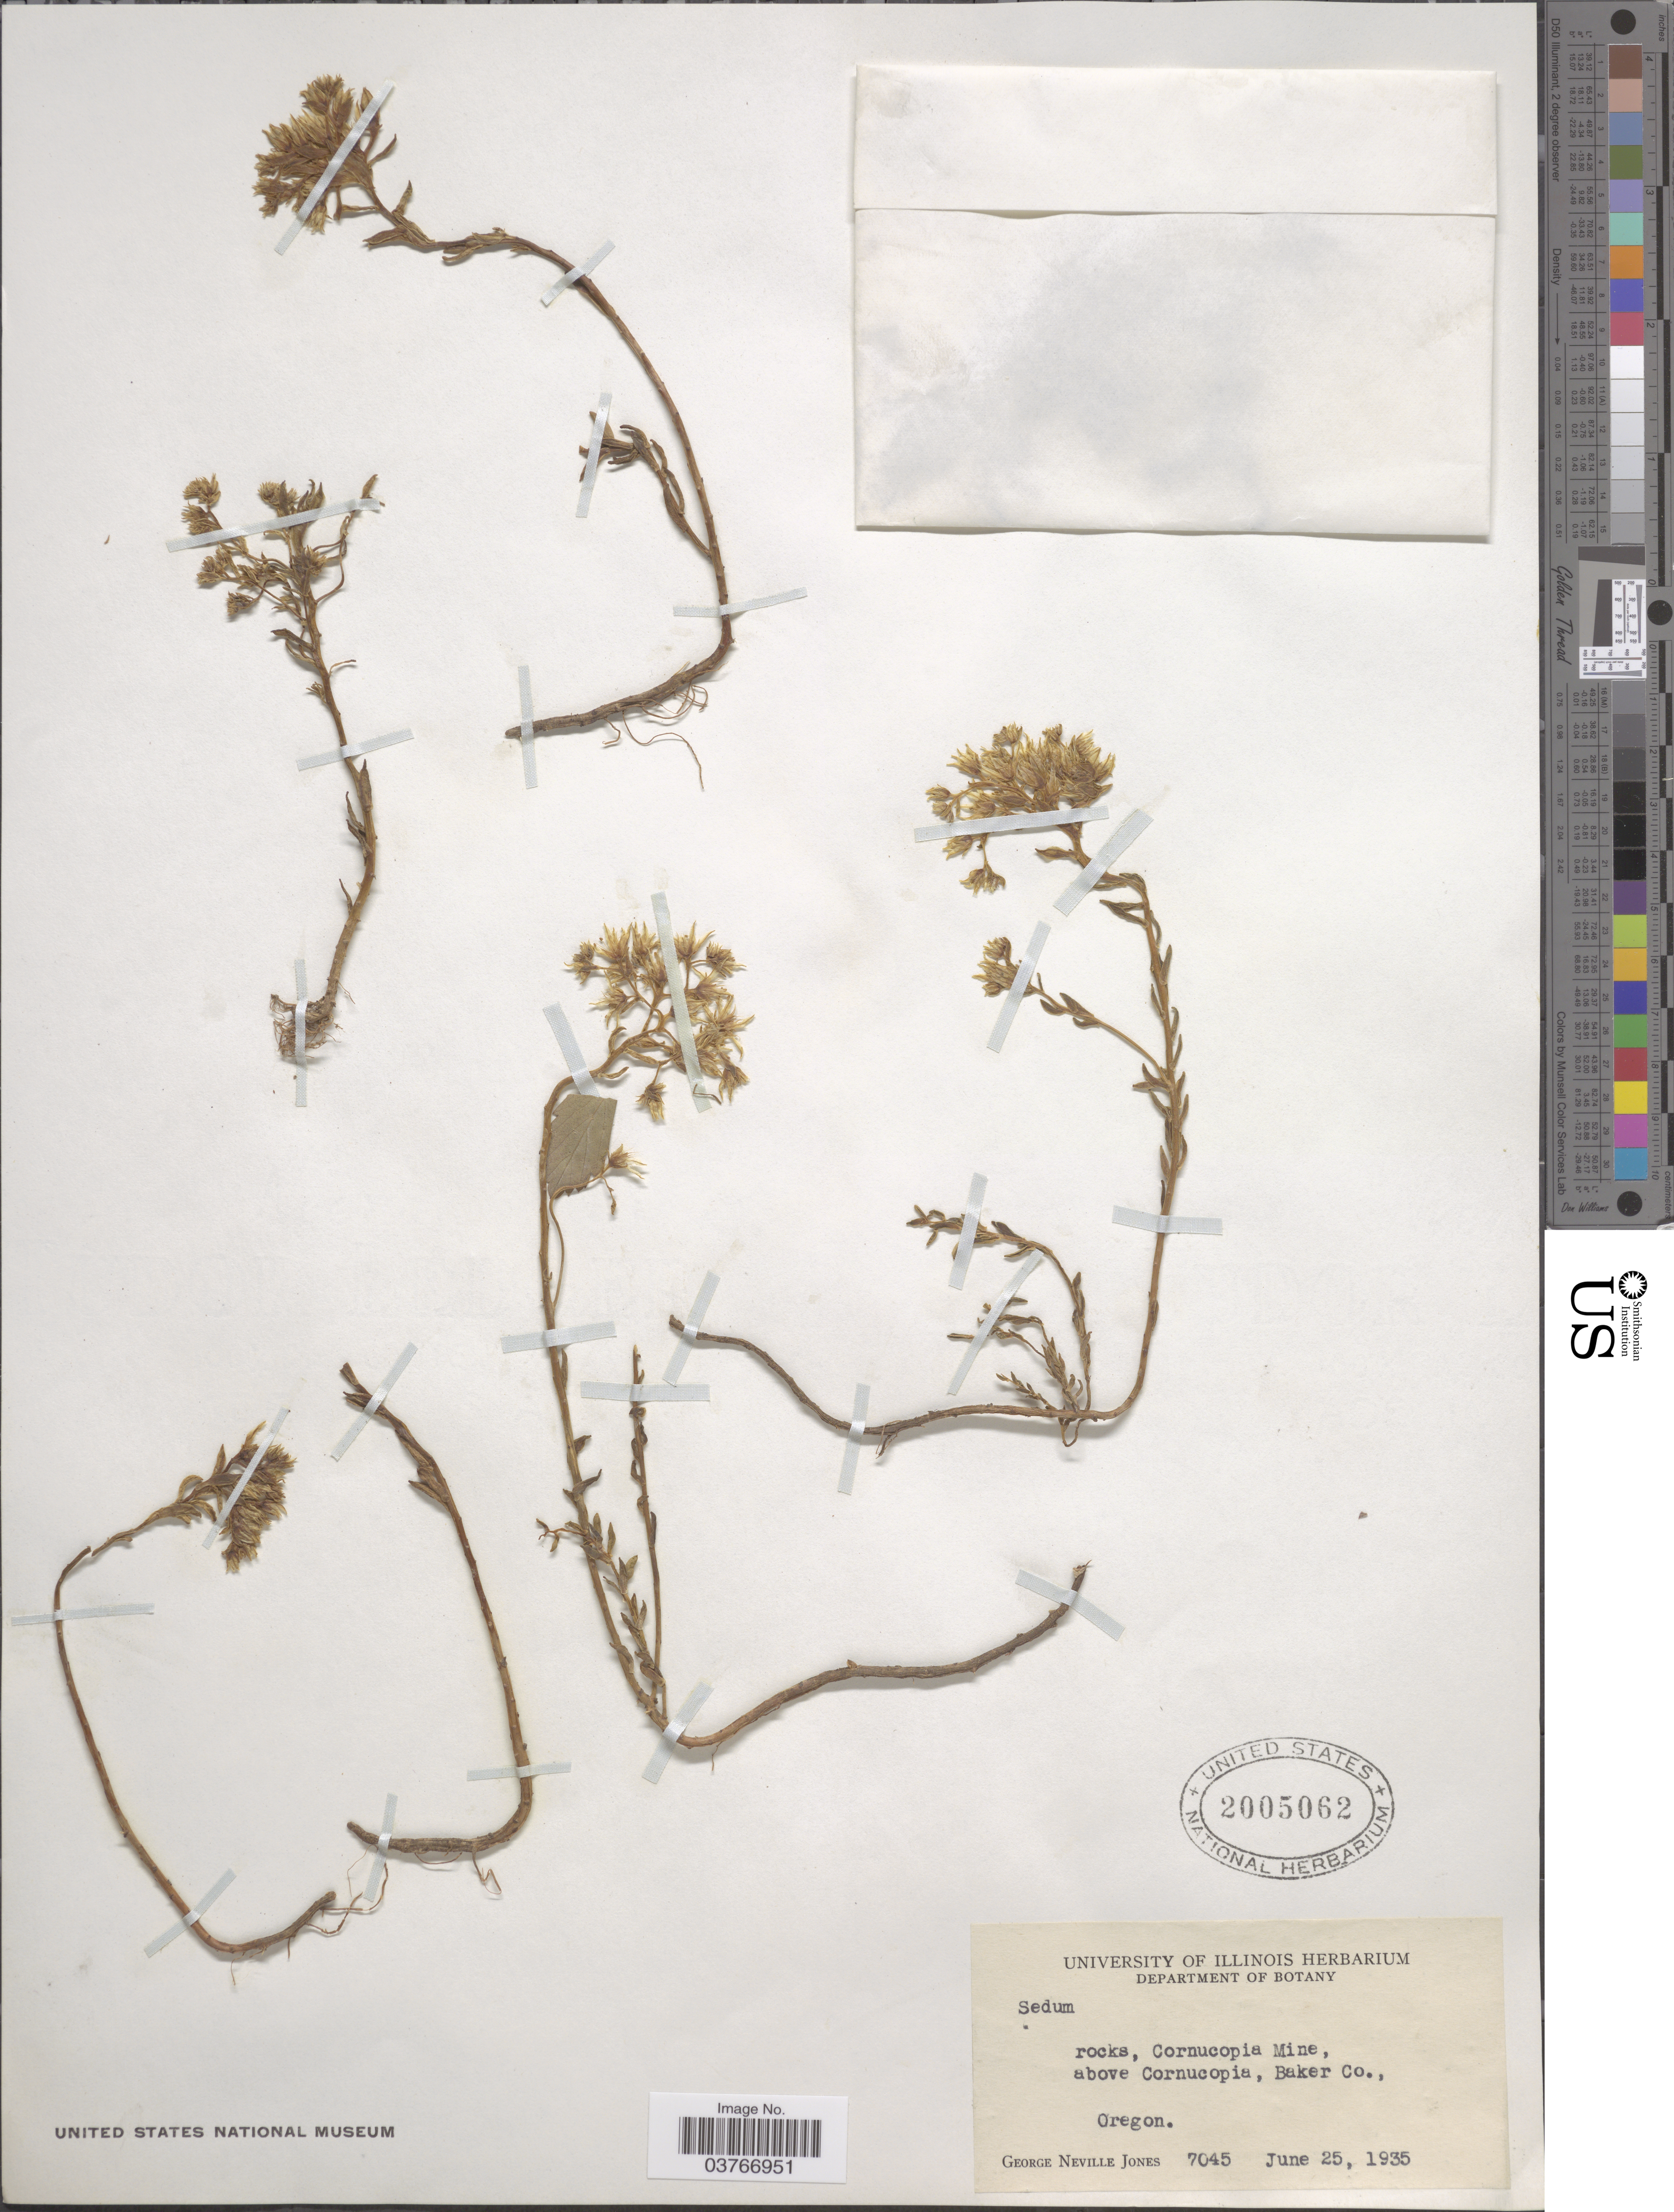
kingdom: Plantae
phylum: Tracheophyta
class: Magnoliopsida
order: Saxifragales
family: Crassulaceae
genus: Sedum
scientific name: Sedum sp.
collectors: G. N. Jones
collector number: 7045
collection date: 1935-06-25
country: United States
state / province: Oregon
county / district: Baker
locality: Cornucopia Mine, above Cornucopia, Baker Co.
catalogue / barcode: US 2005062